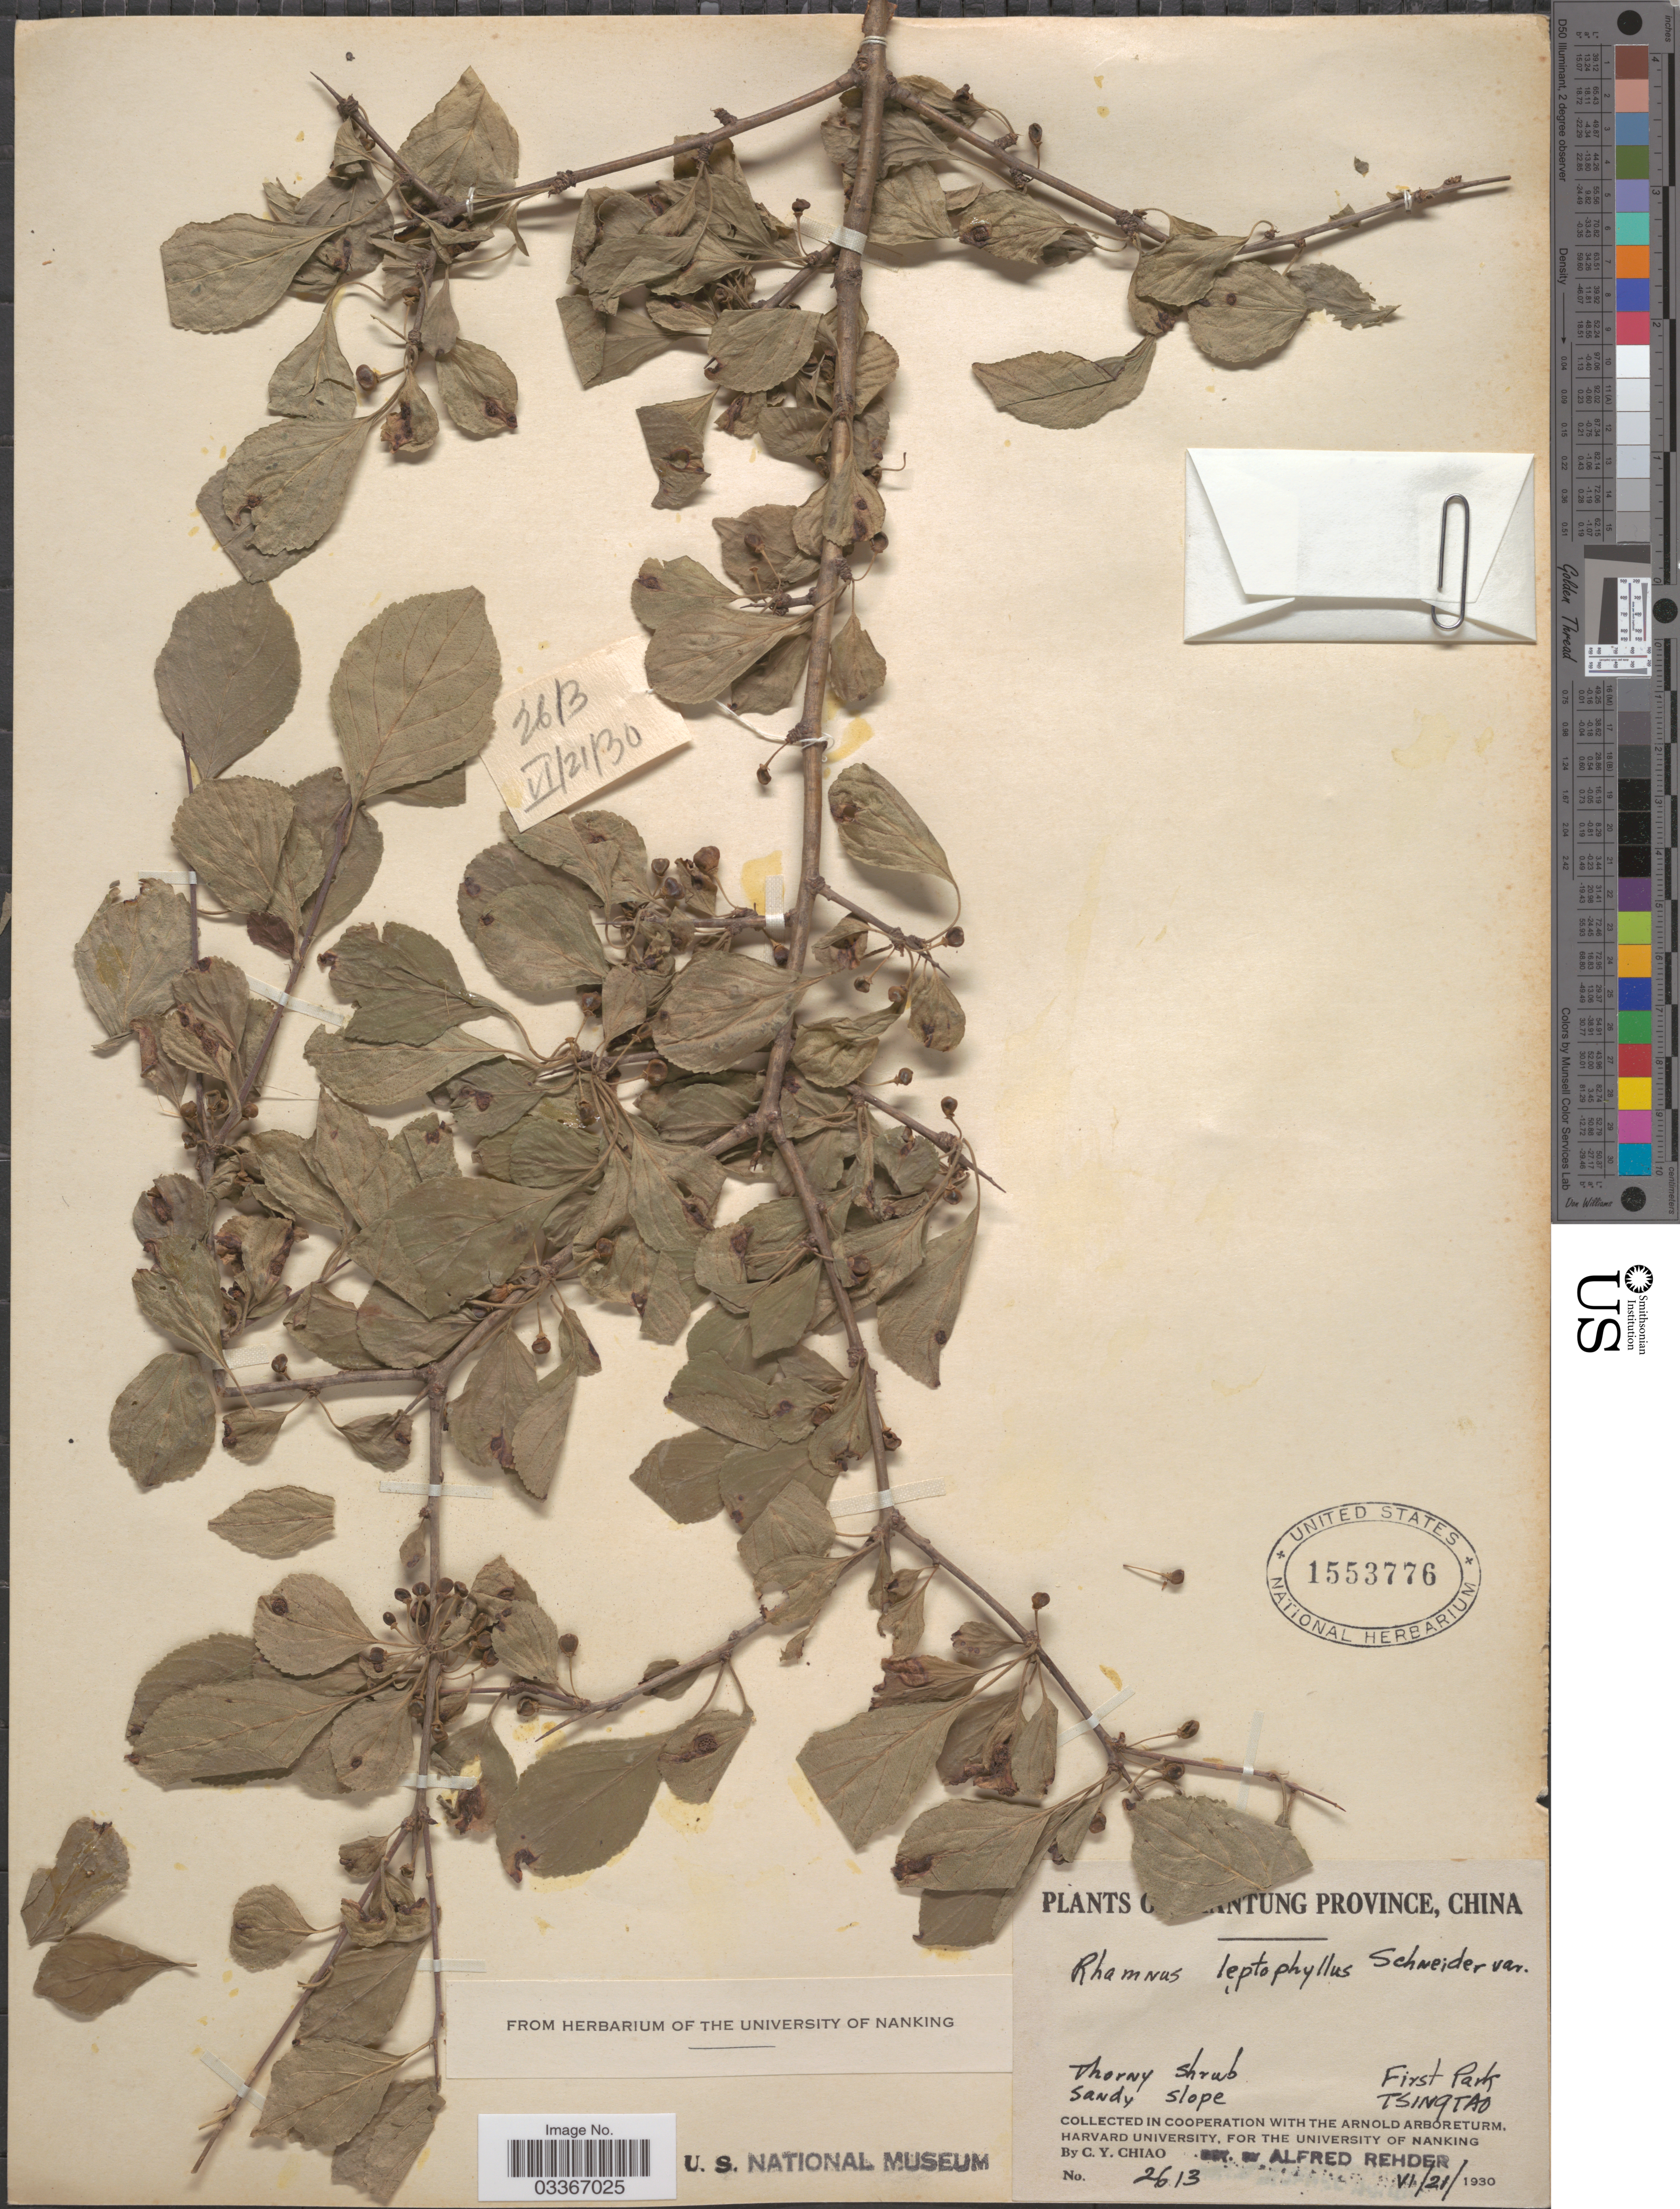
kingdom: Plantae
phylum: Tracheophyta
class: Magnoliopsida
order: Rosales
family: Rhamnaceae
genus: Rhamnus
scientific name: Rhamnus leptophylla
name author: C.K. Schneid.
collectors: C. Y. Chiao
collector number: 2613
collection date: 1930-06-21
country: China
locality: [illegible text]tung Province. First Park. Tsingtao.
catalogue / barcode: US 1553776